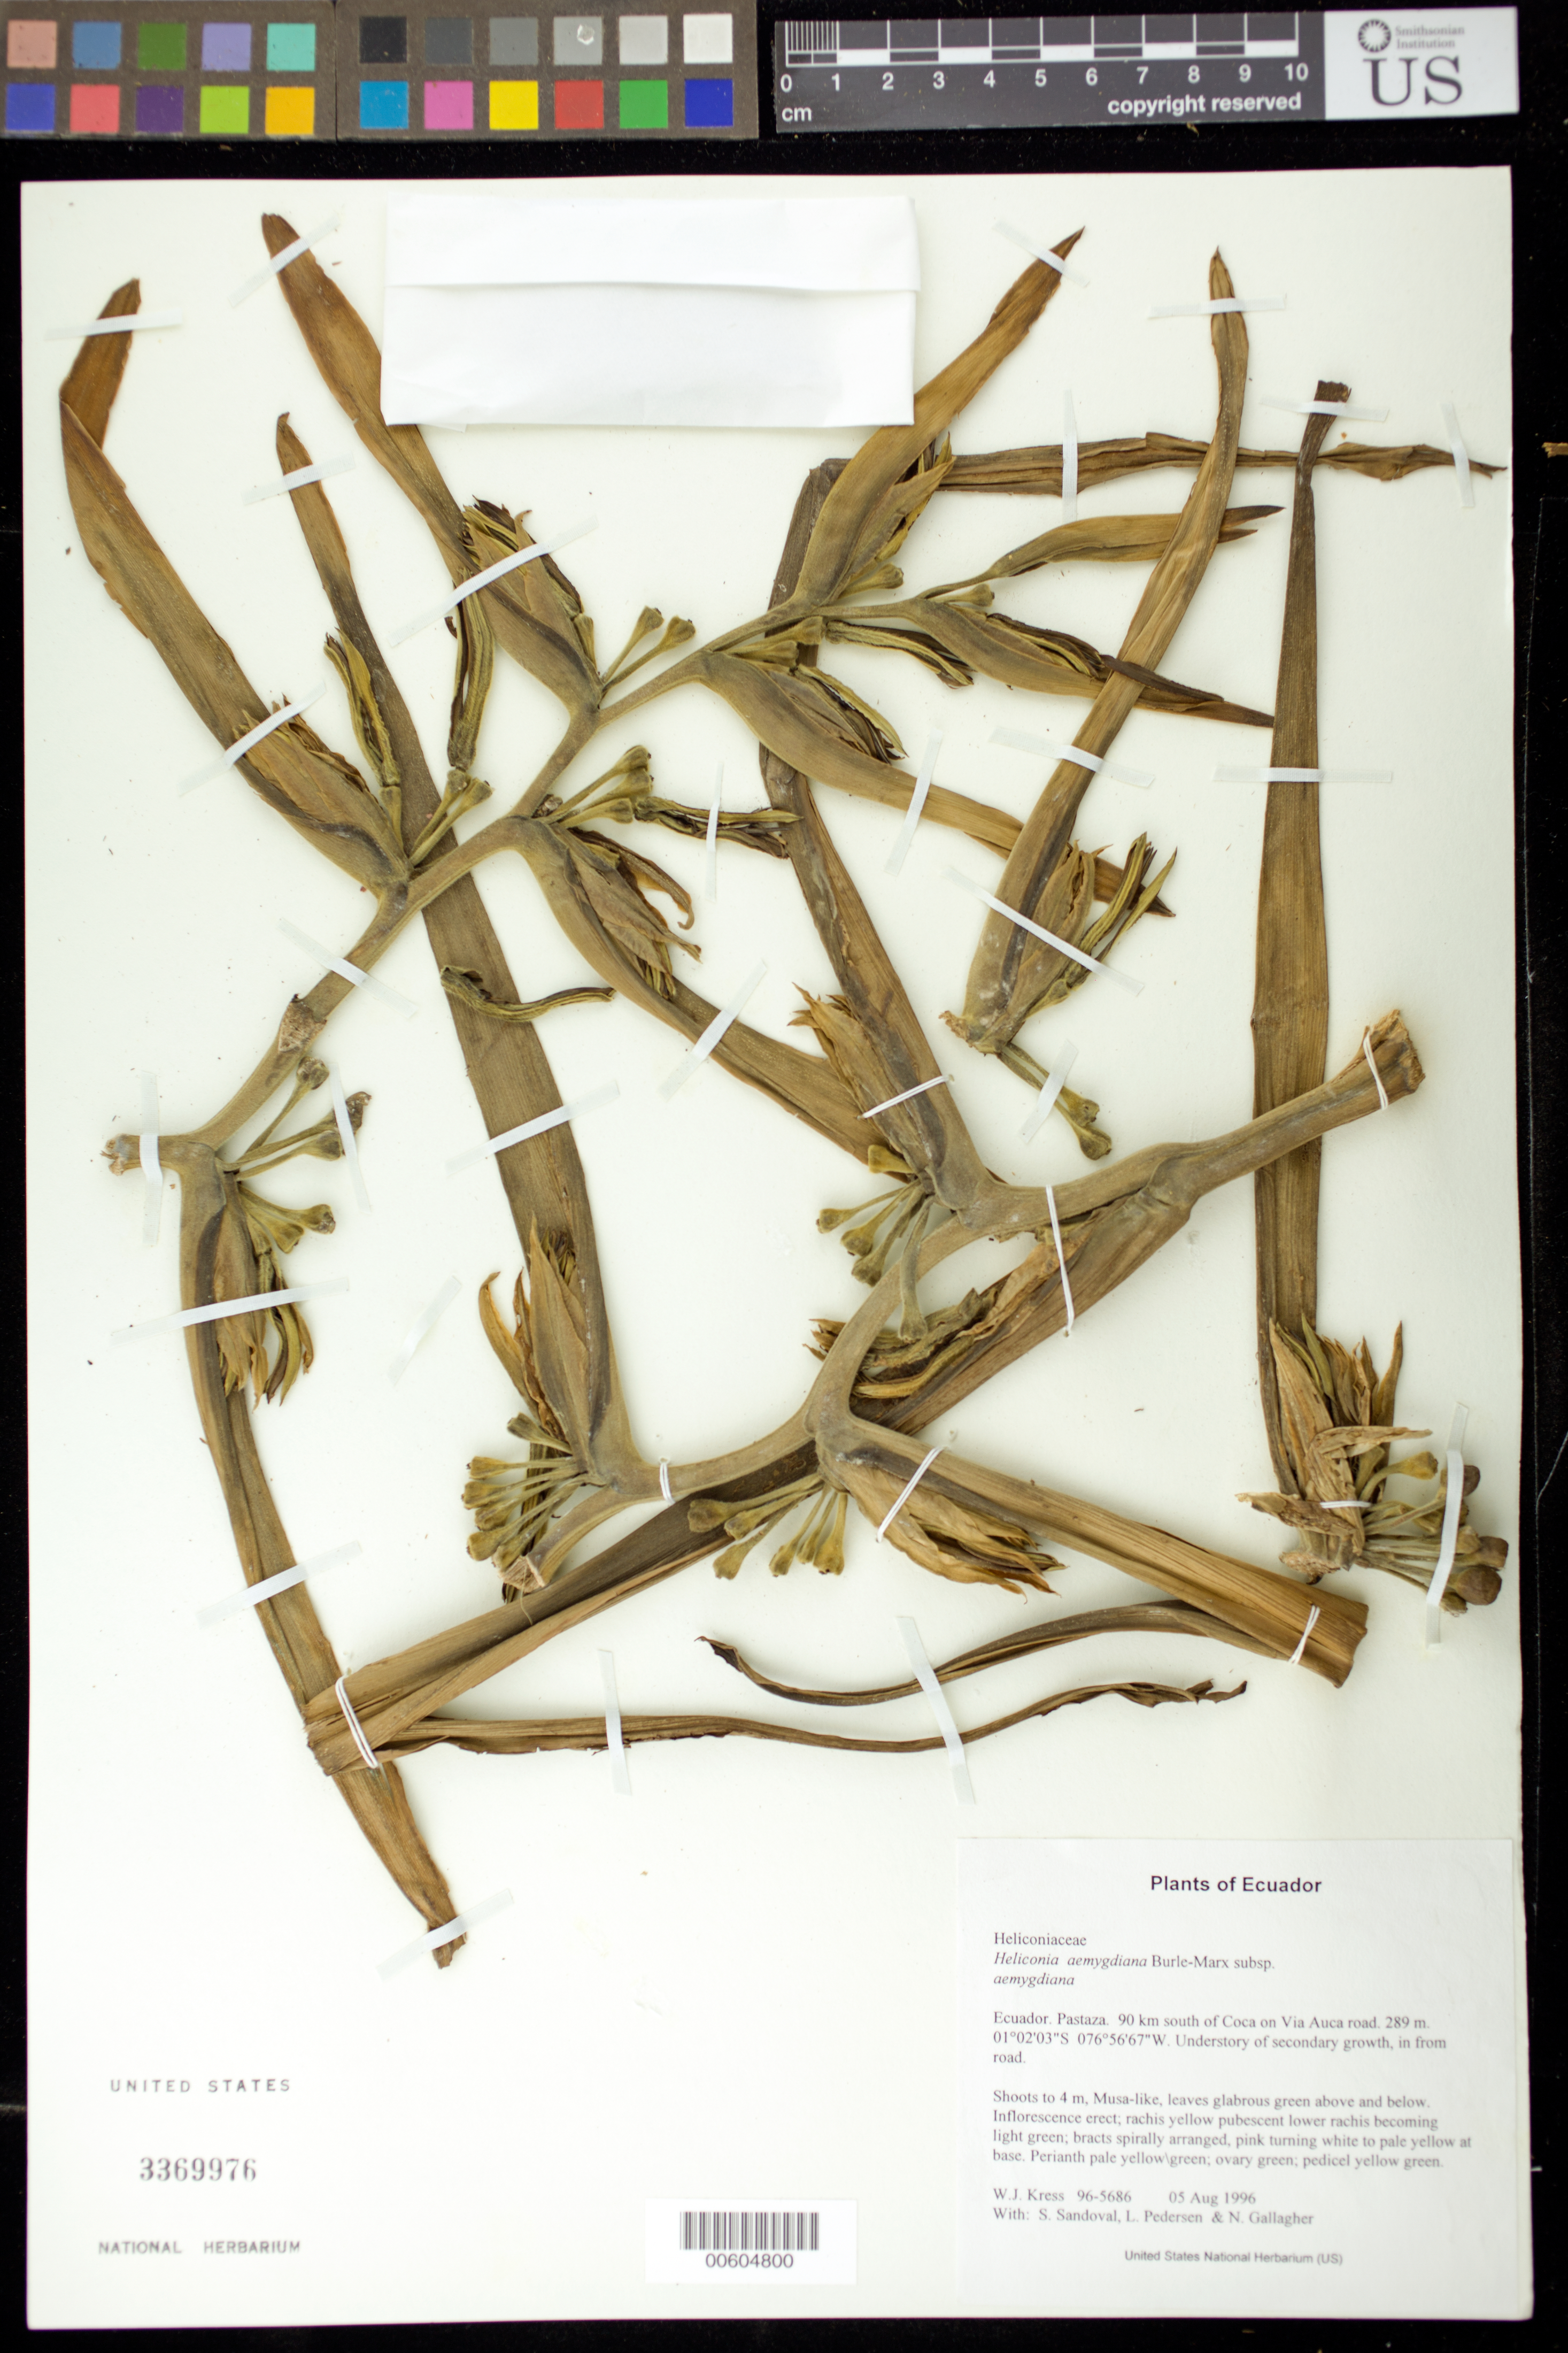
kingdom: Plantae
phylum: Tracheophyta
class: Liliopsida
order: Zingiberales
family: Heliconiaceae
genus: Heliconia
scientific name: Heliconia aemygdiana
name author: Burle-Marx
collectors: W. J. Kress, S. Sandoval, L. Pedersen & N. L. Gallagher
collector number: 96-5686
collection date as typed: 05 Aug 1996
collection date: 1996-08-05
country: Ecuador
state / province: Pastaza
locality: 90 km south of Coca on Via Auca road.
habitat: Understory of secondary growth, in from road.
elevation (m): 289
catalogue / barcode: US 3369976